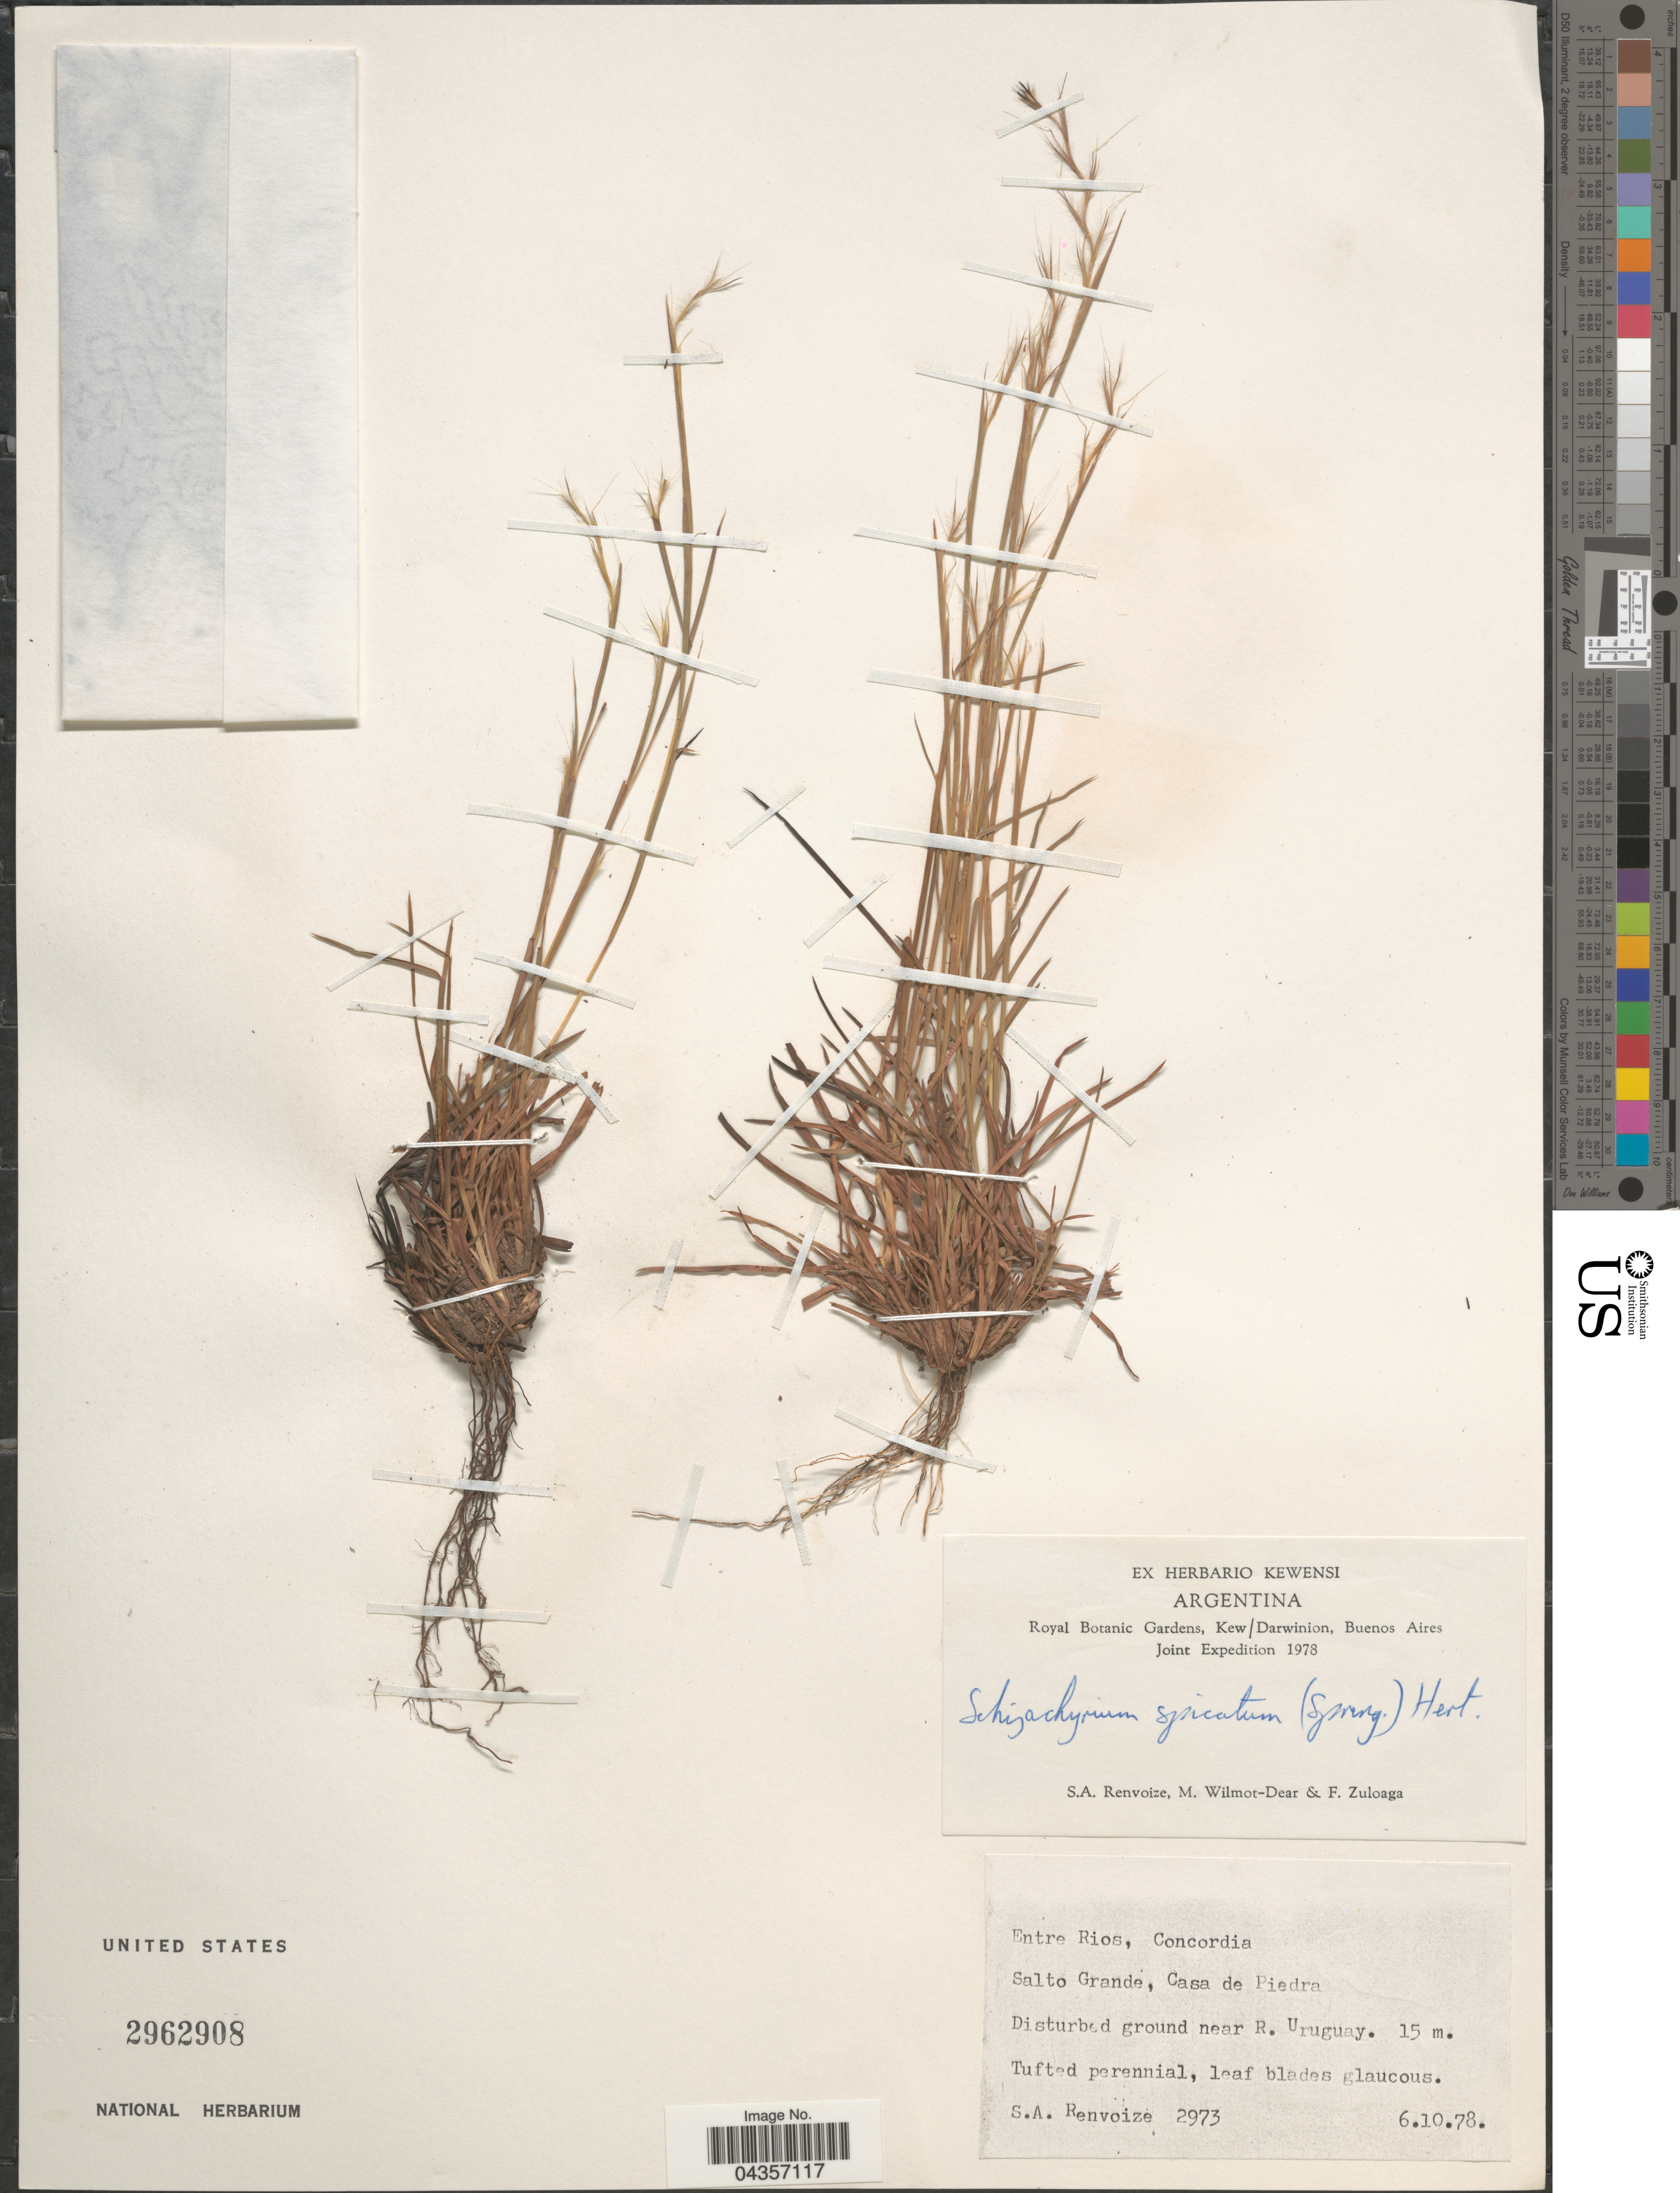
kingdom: Plantae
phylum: Tracheophyta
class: Liliopsida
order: Poales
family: Poaceae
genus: Schizachyrium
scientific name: Schizachyrium spicatum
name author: (Spreng.) Wipff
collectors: S. A. Renvoize, M. Wilmot-Dear & F. Zuloaga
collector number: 2973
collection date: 1978-10-06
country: Argentina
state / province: Entre Rios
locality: Royal Botanic Gardens, Kew/Darwinion, Buenos Aires Joint Expedition 1978. Concordia. Salto Grande, Casa de Piedra. Disturbed ground near R. Uruguay.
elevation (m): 15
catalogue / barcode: US 2962908